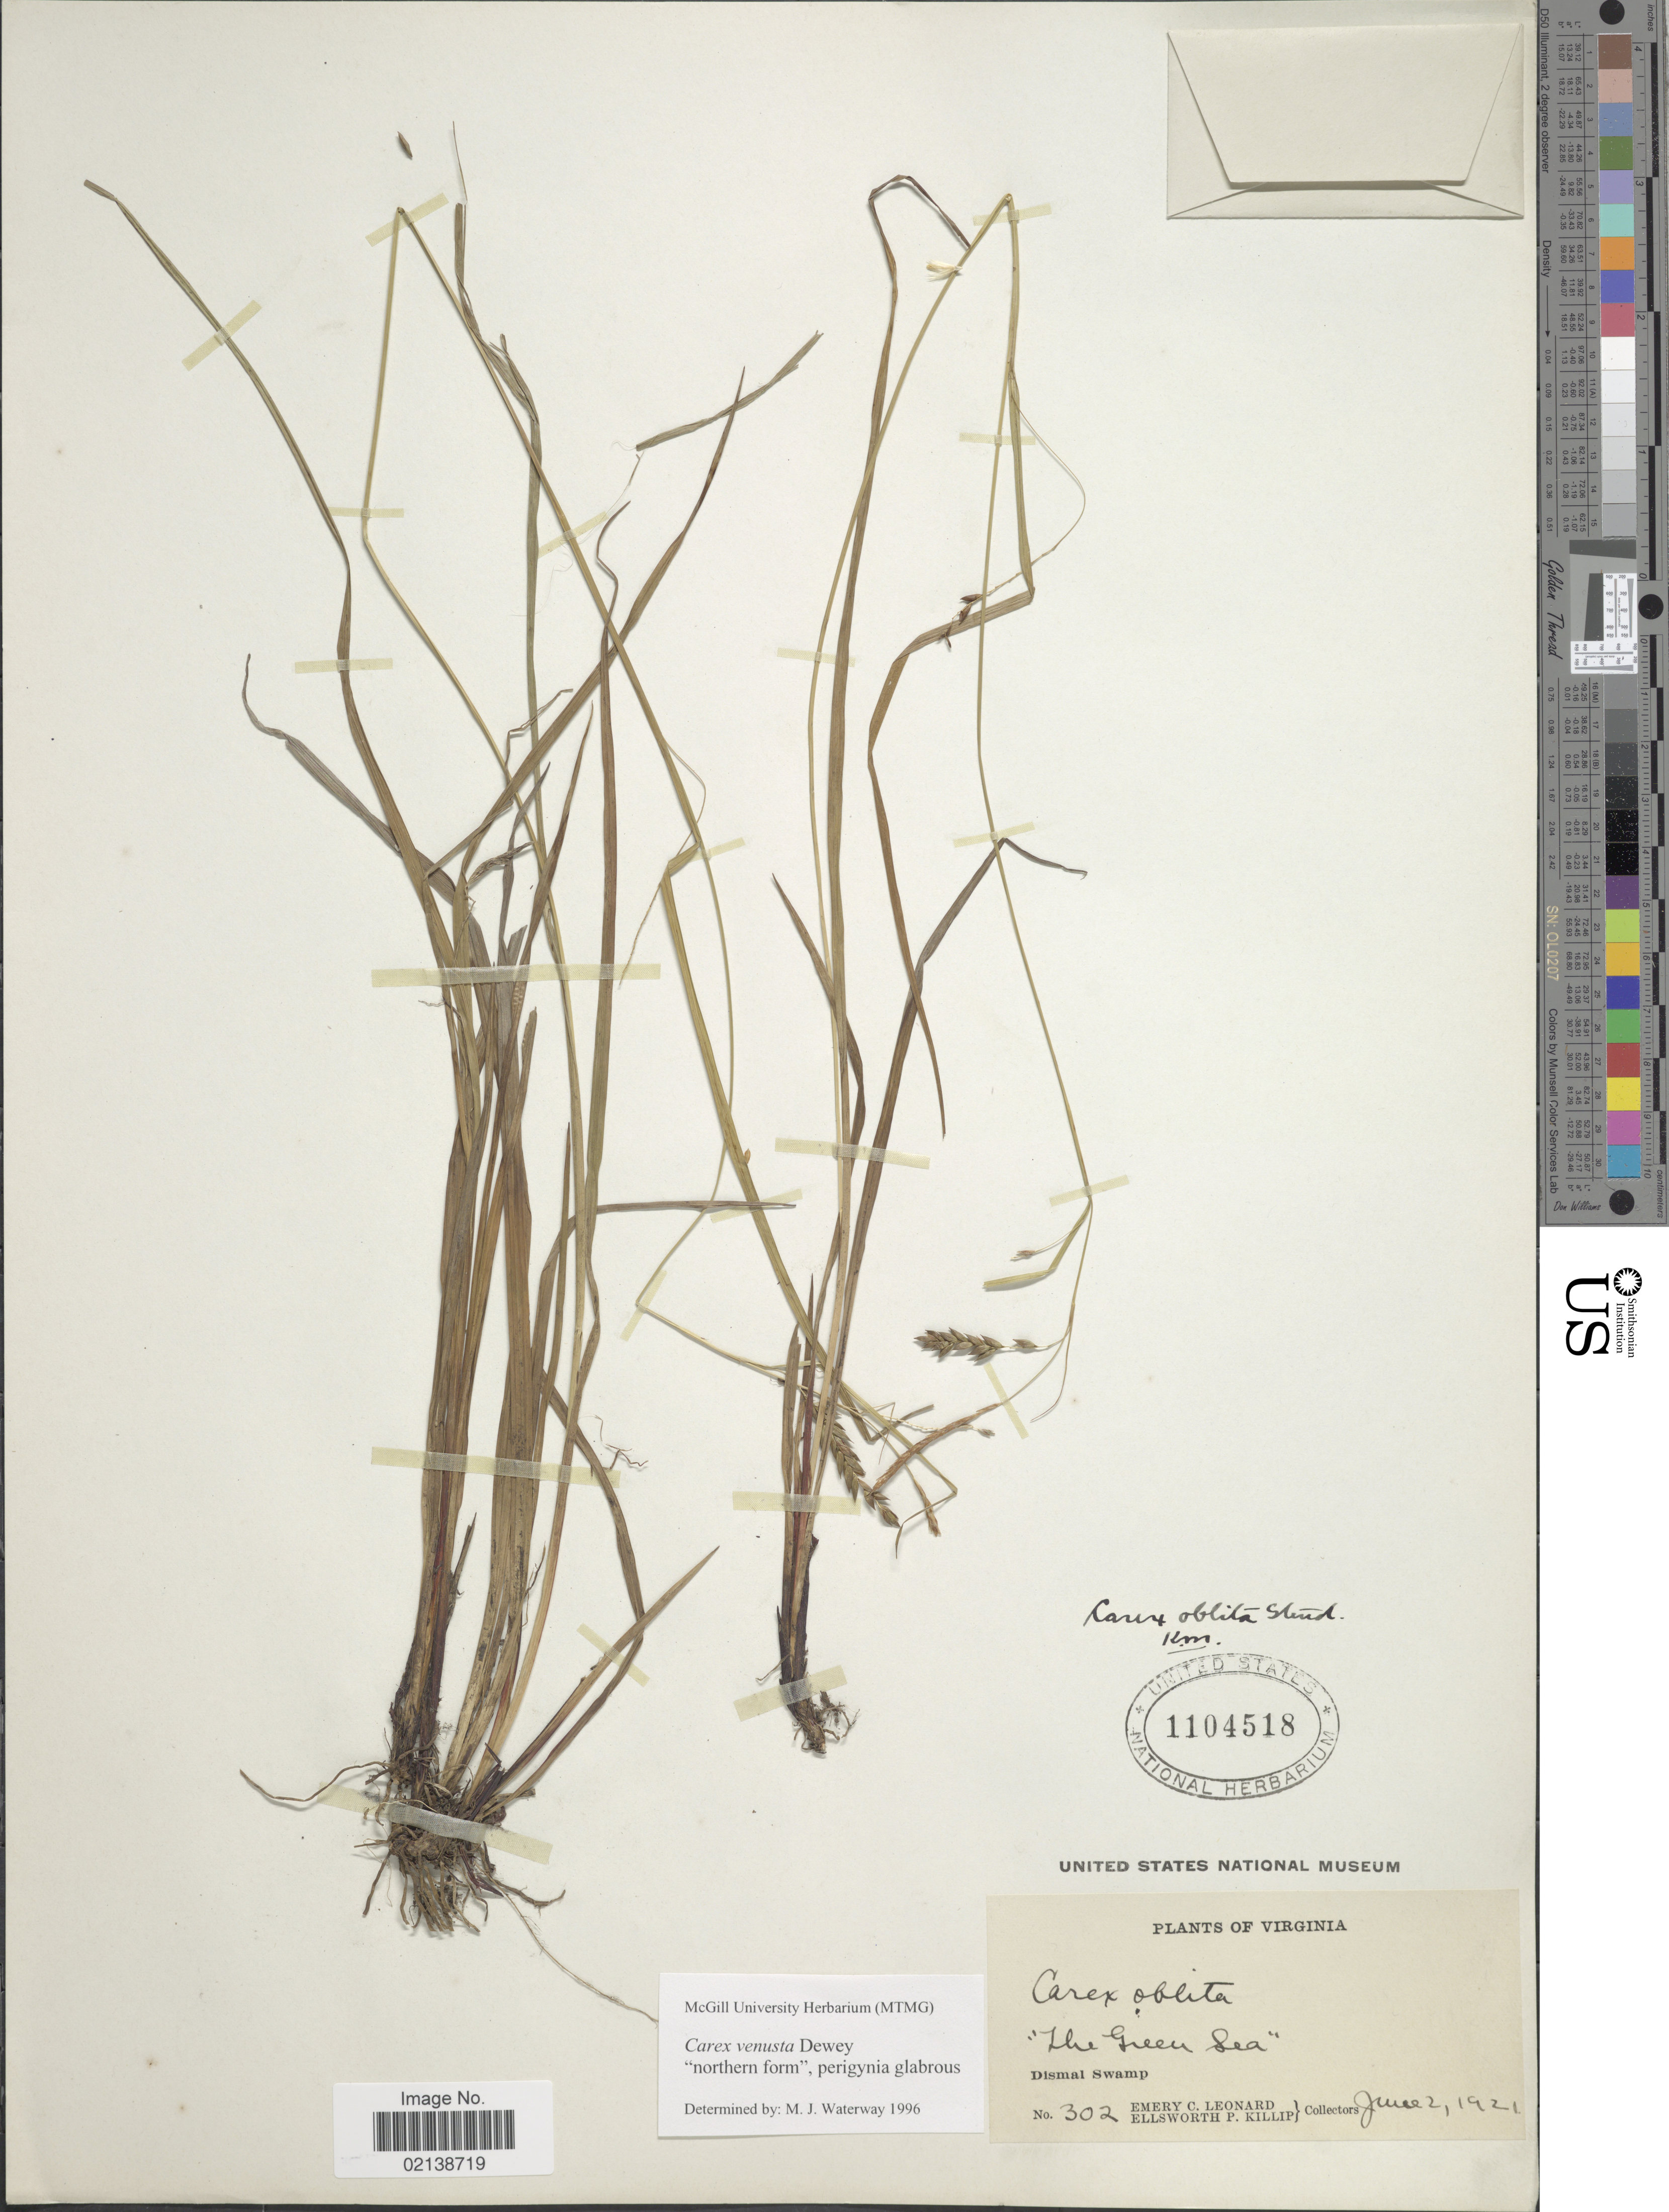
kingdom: Plantae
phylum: Tracheophyta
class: Liliopsida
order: Poales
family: Cyperaceae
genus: Carex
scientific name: Carex venusta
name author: Dewey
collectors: E. C. Leonard & E. P. Killip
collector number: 302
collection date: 1921-06-02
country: United States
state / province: Virginia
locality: Dismal Swamp, The Green Sea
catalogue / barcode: US 1104518